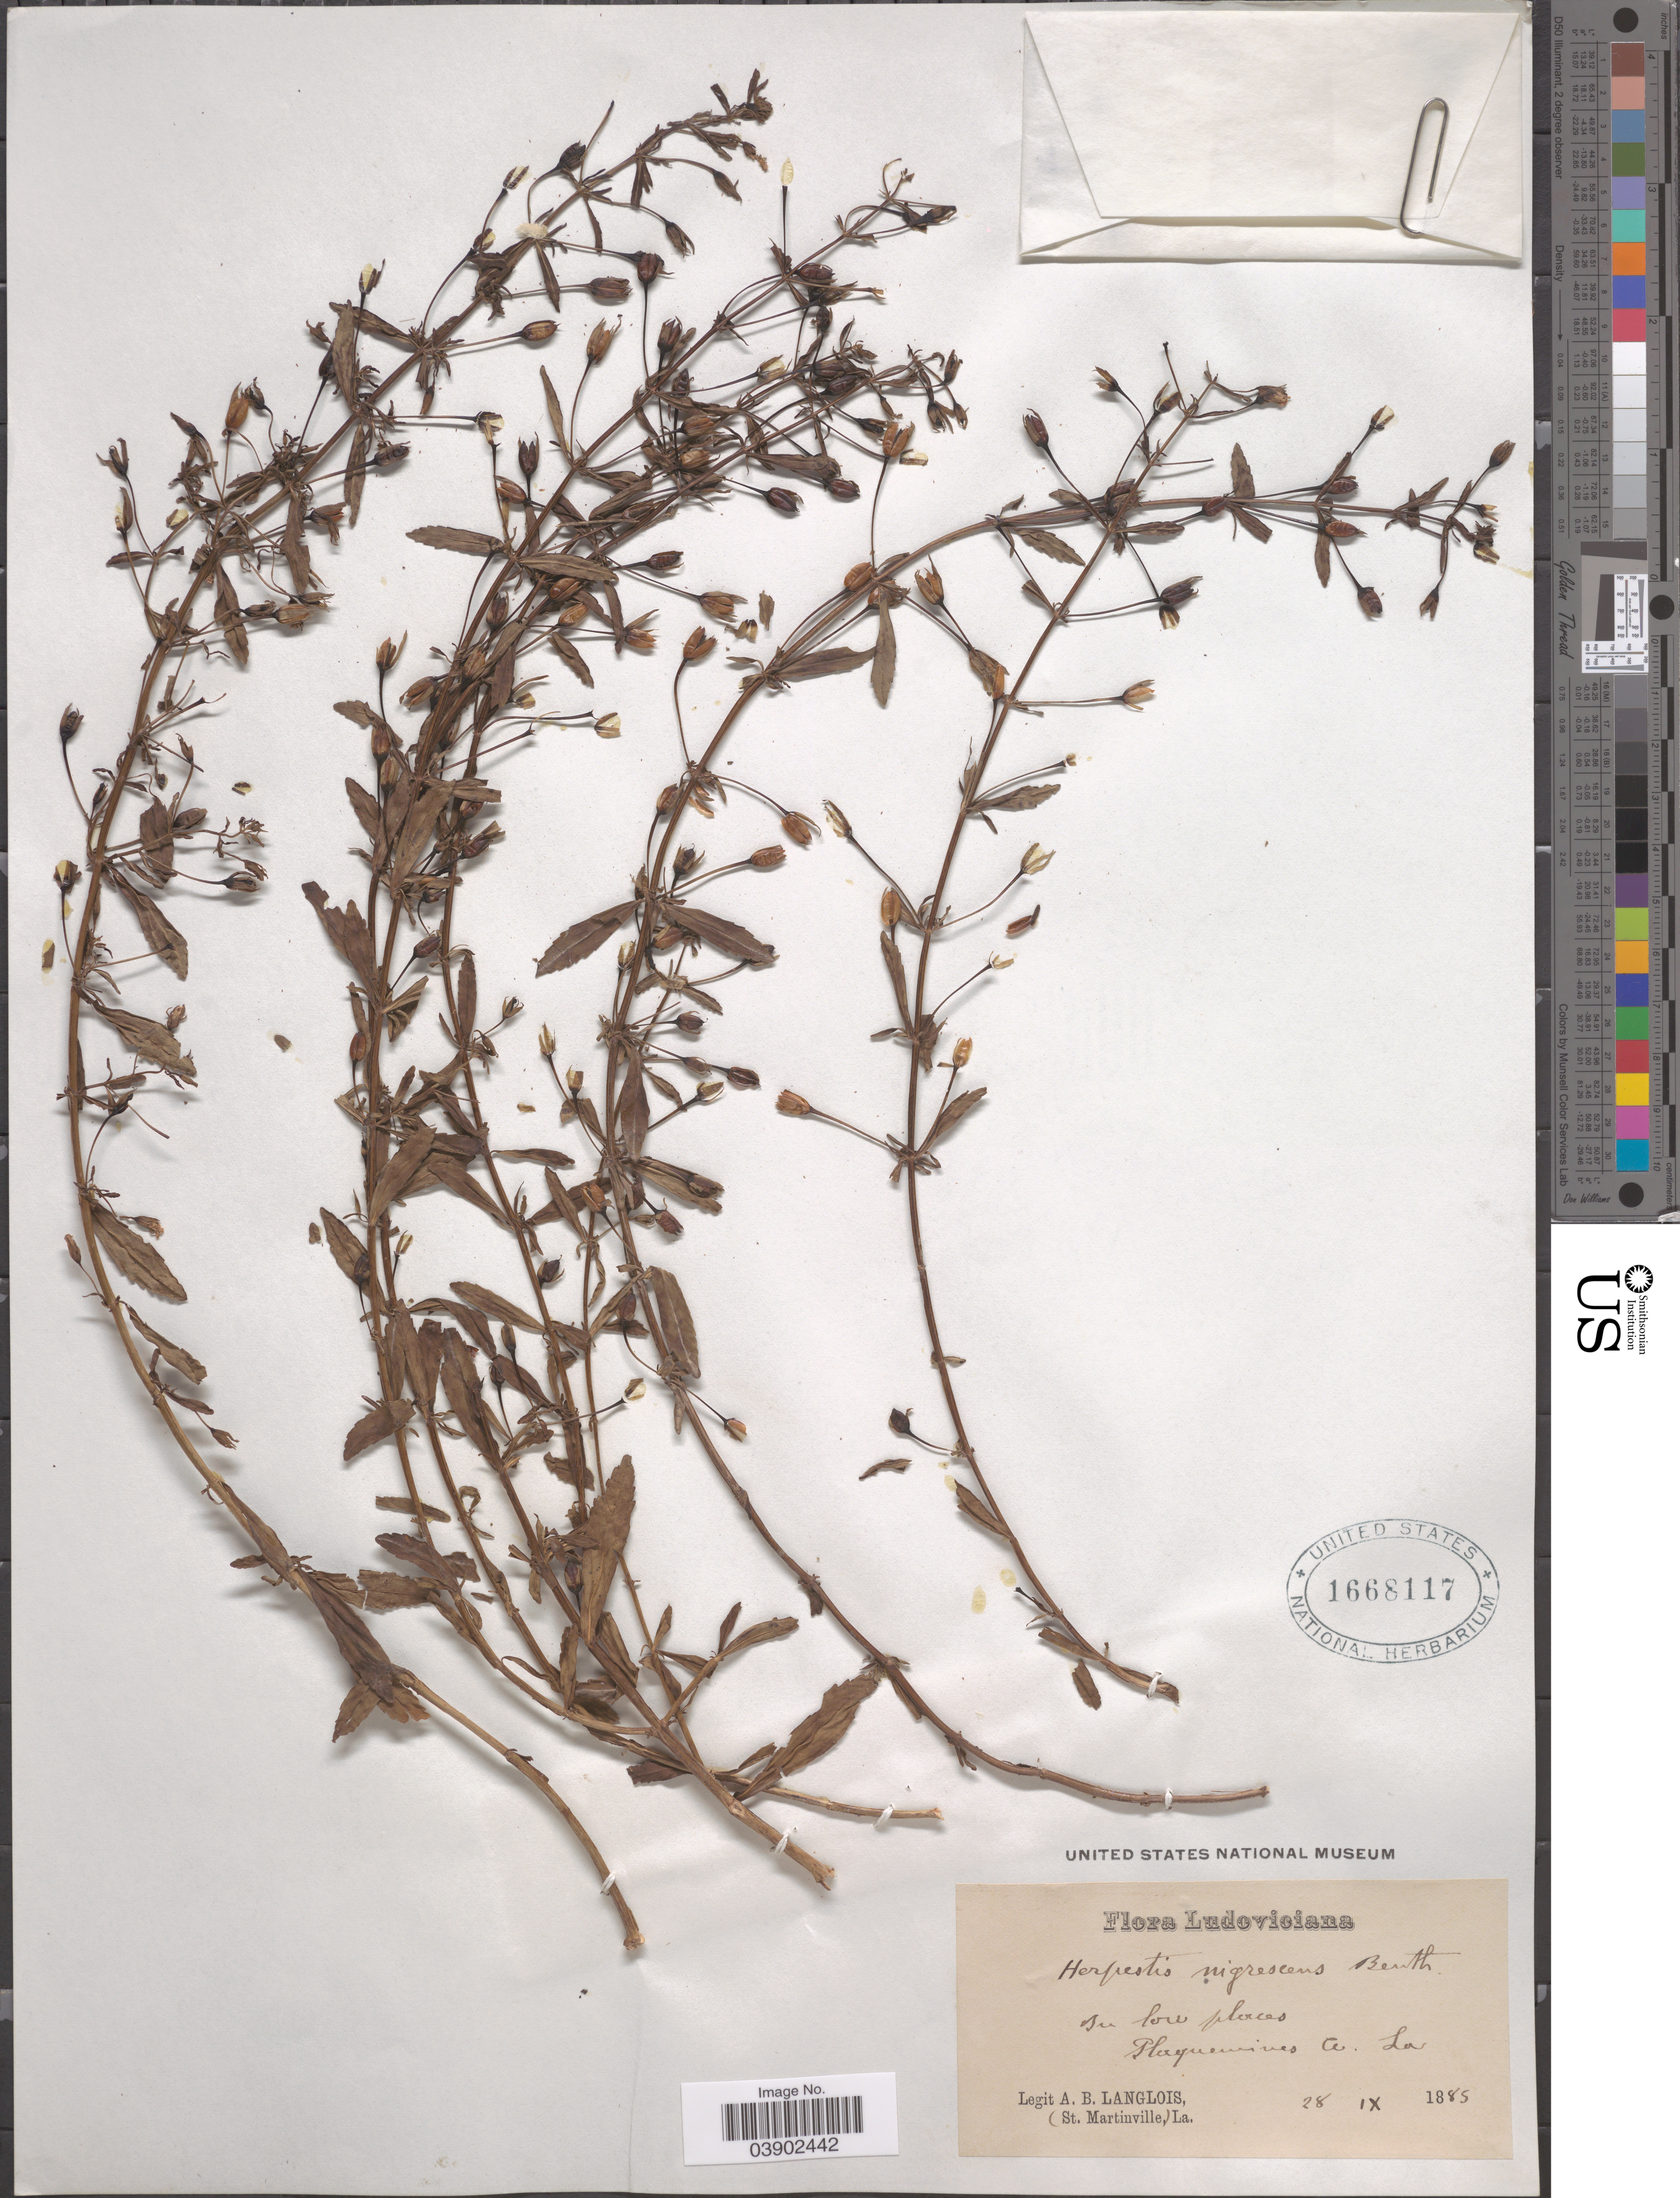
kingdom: Plantae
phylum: Tracheophyta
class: Magnoliopsida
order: Lamiales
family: Plantaginaceae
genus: Herpestis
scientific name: Herpestis nigrescens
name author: Benth.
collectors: A. Langlois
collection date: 1885-09-28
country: United States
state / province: Louisiana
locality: Plaquemine Co.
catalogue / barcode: US 1668117